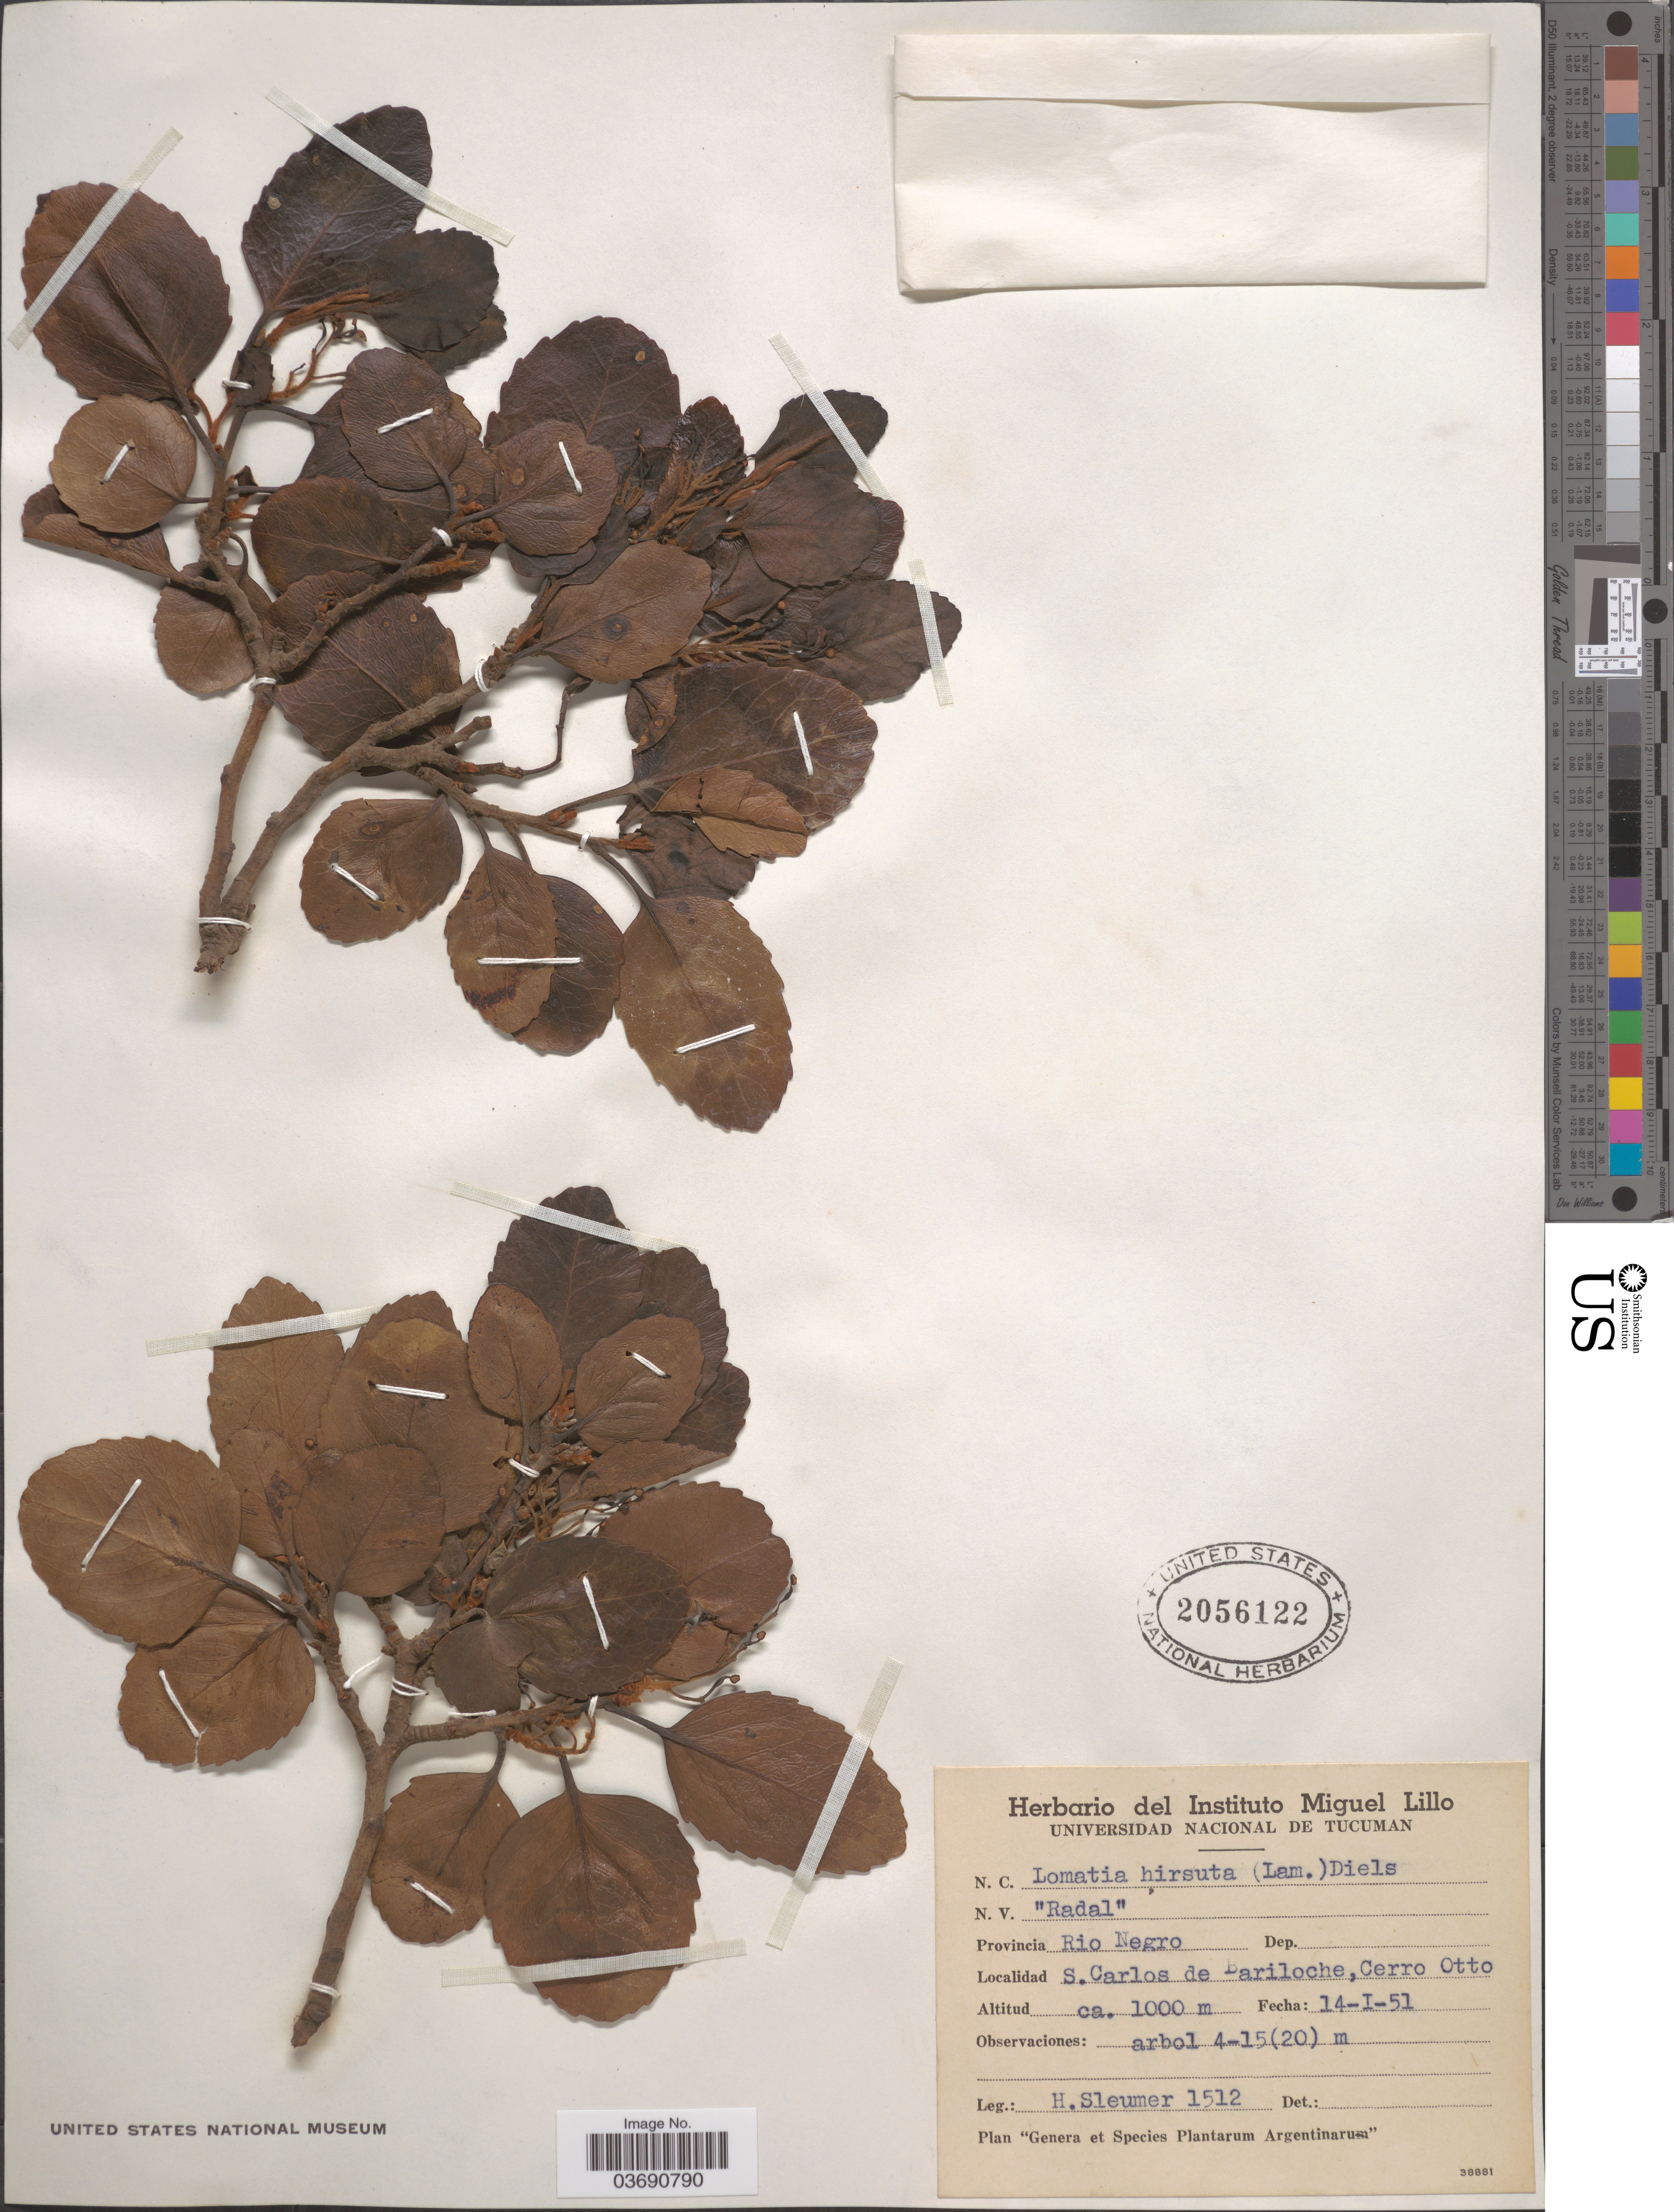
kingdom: Plantae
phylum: Tracheophyta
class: Magnoliopsida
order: Proteales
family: Proteaceae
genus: Lomatia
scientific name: Lomatia hirsuta subsp. obliqua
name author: (Ruiz & Pav.) R.T. Penn.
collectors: H. O. Sleumer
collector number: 1512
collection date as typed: Transcribed d/m/y: 14/1/51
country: Argentina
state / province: Río Negro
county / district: Bariloche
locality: S.Carlos de Bariloche, Cerro Otto.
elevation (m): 1000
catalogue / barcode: US 2056122